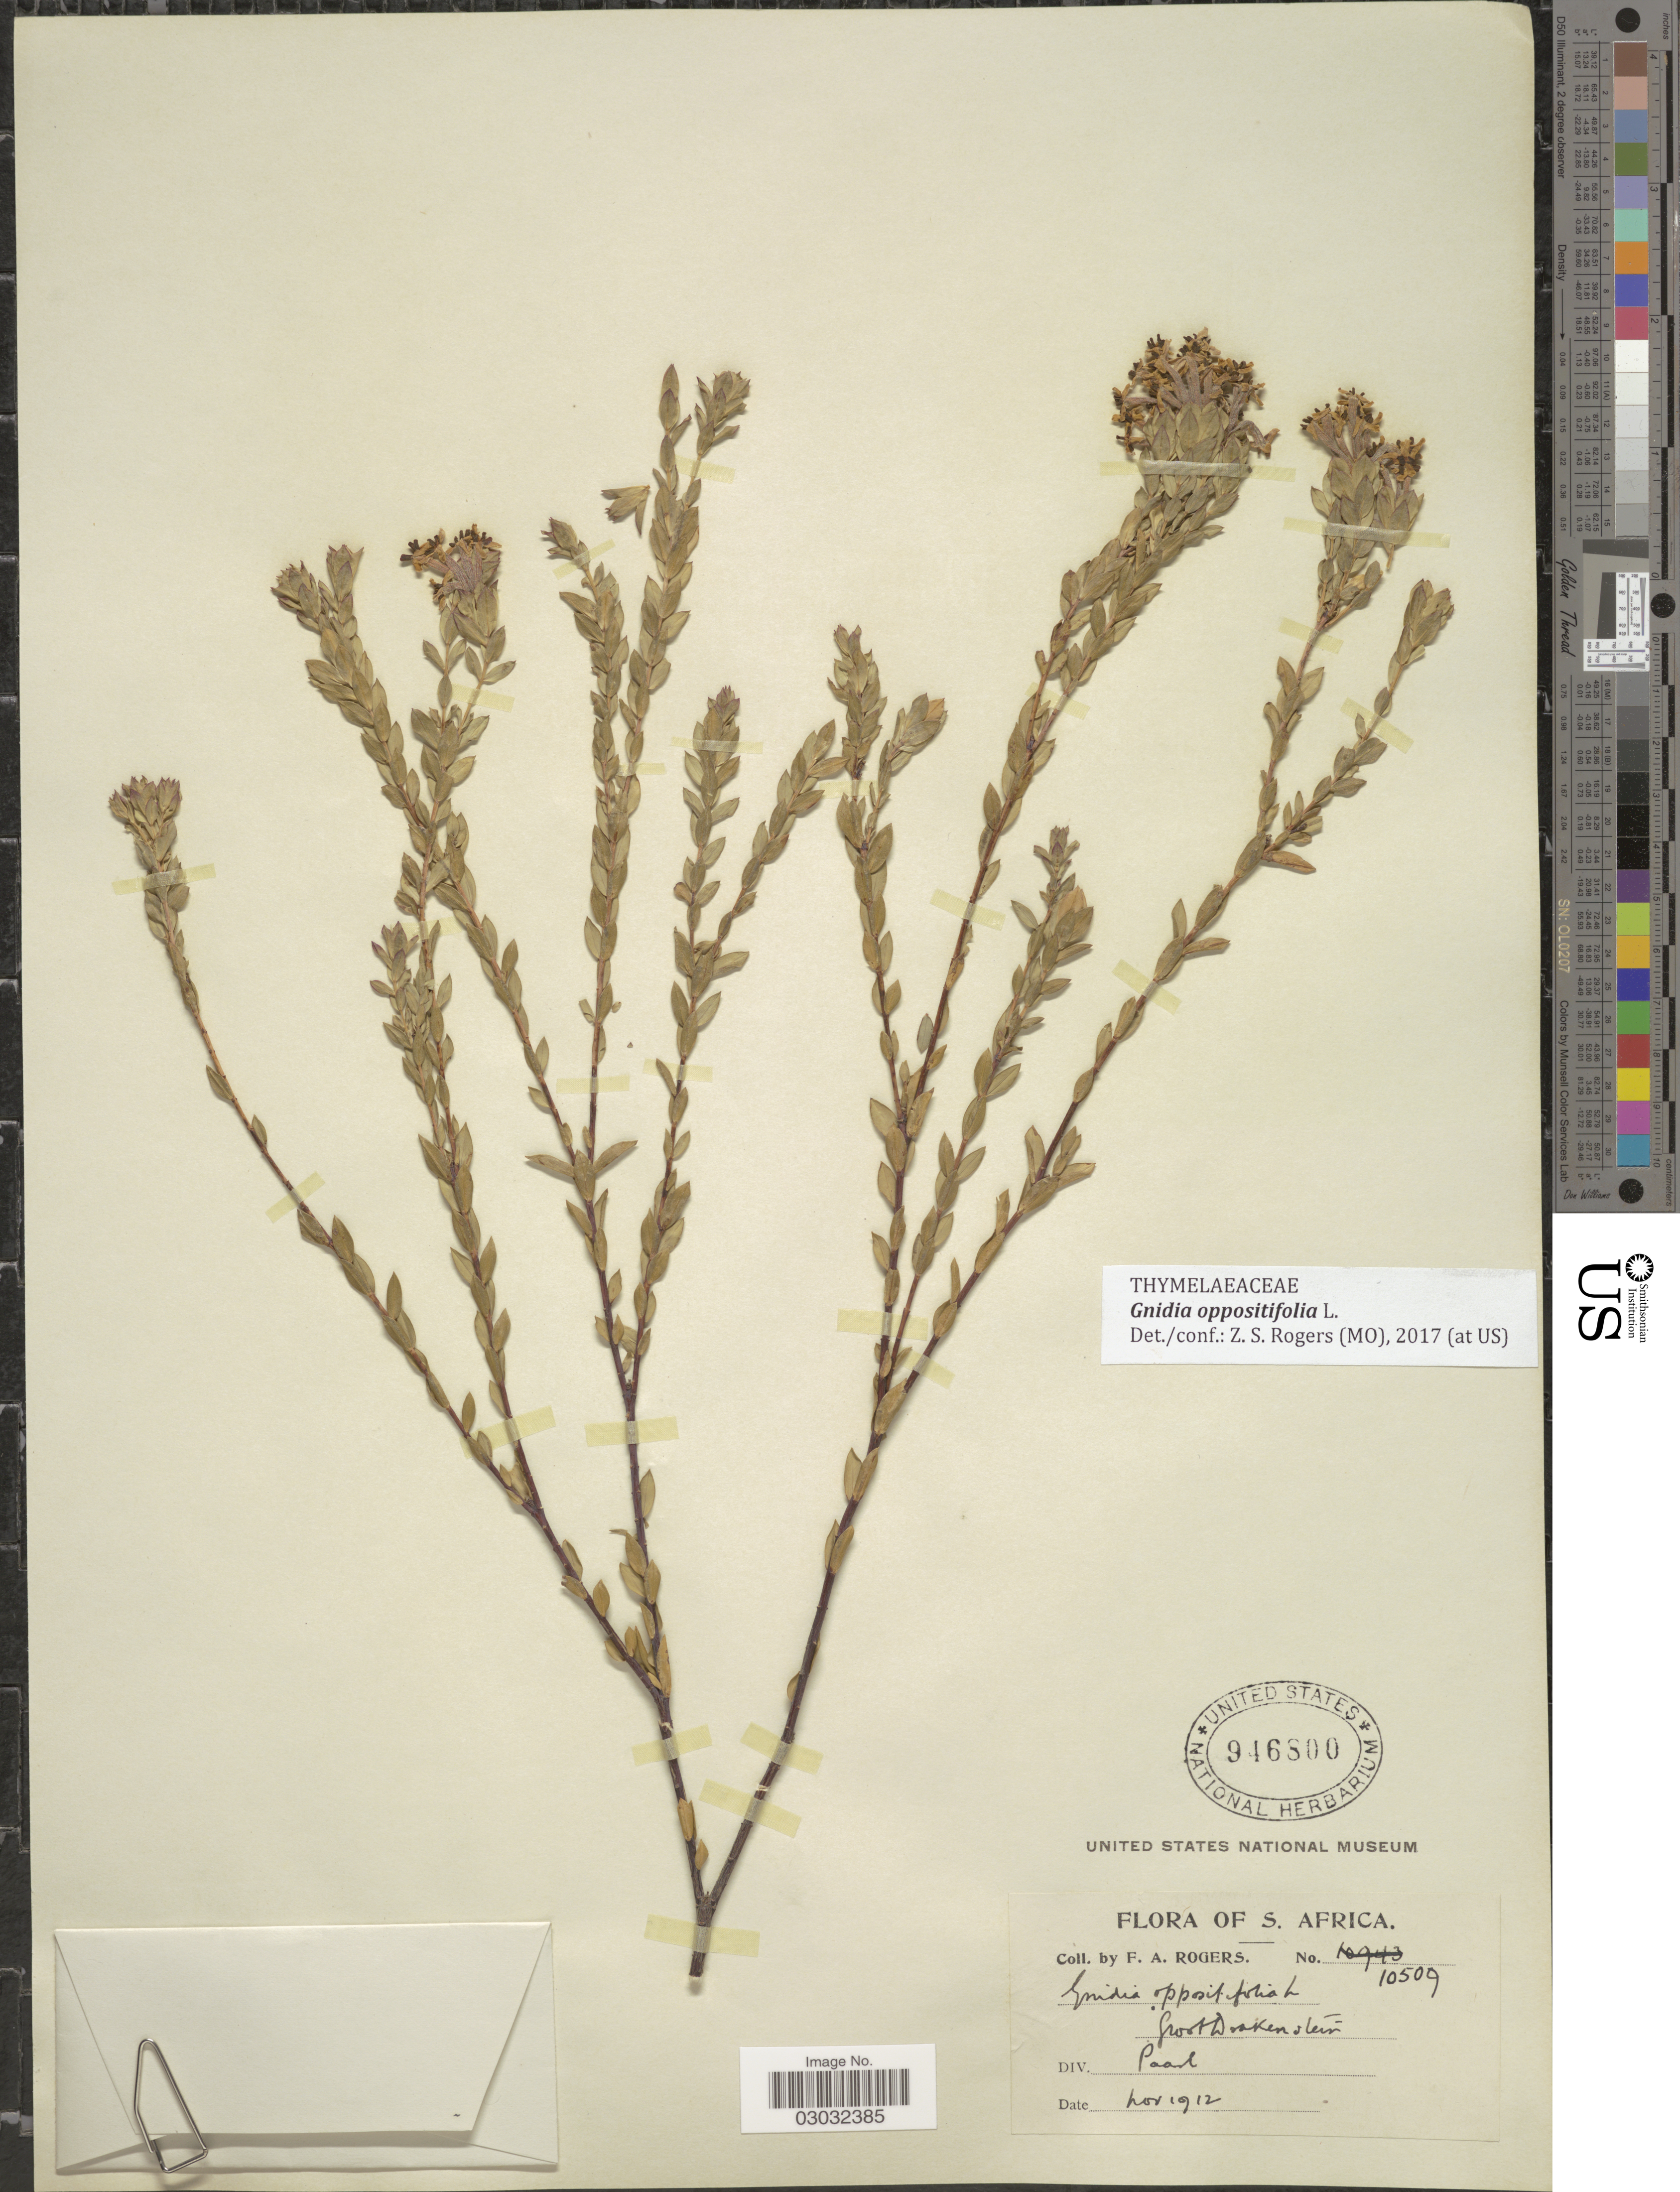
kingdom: Plantae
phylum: Tracheophyta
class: Magnoliopsida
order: Malvales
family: Thymelaeaceae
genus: Gnidia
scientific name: Gnidia oppositifolia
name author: L.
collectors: F. A. Rogers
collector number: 10509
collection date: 1912-11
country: South Africa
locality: S. Africa. Div. Paarl.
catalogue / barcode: US 946800